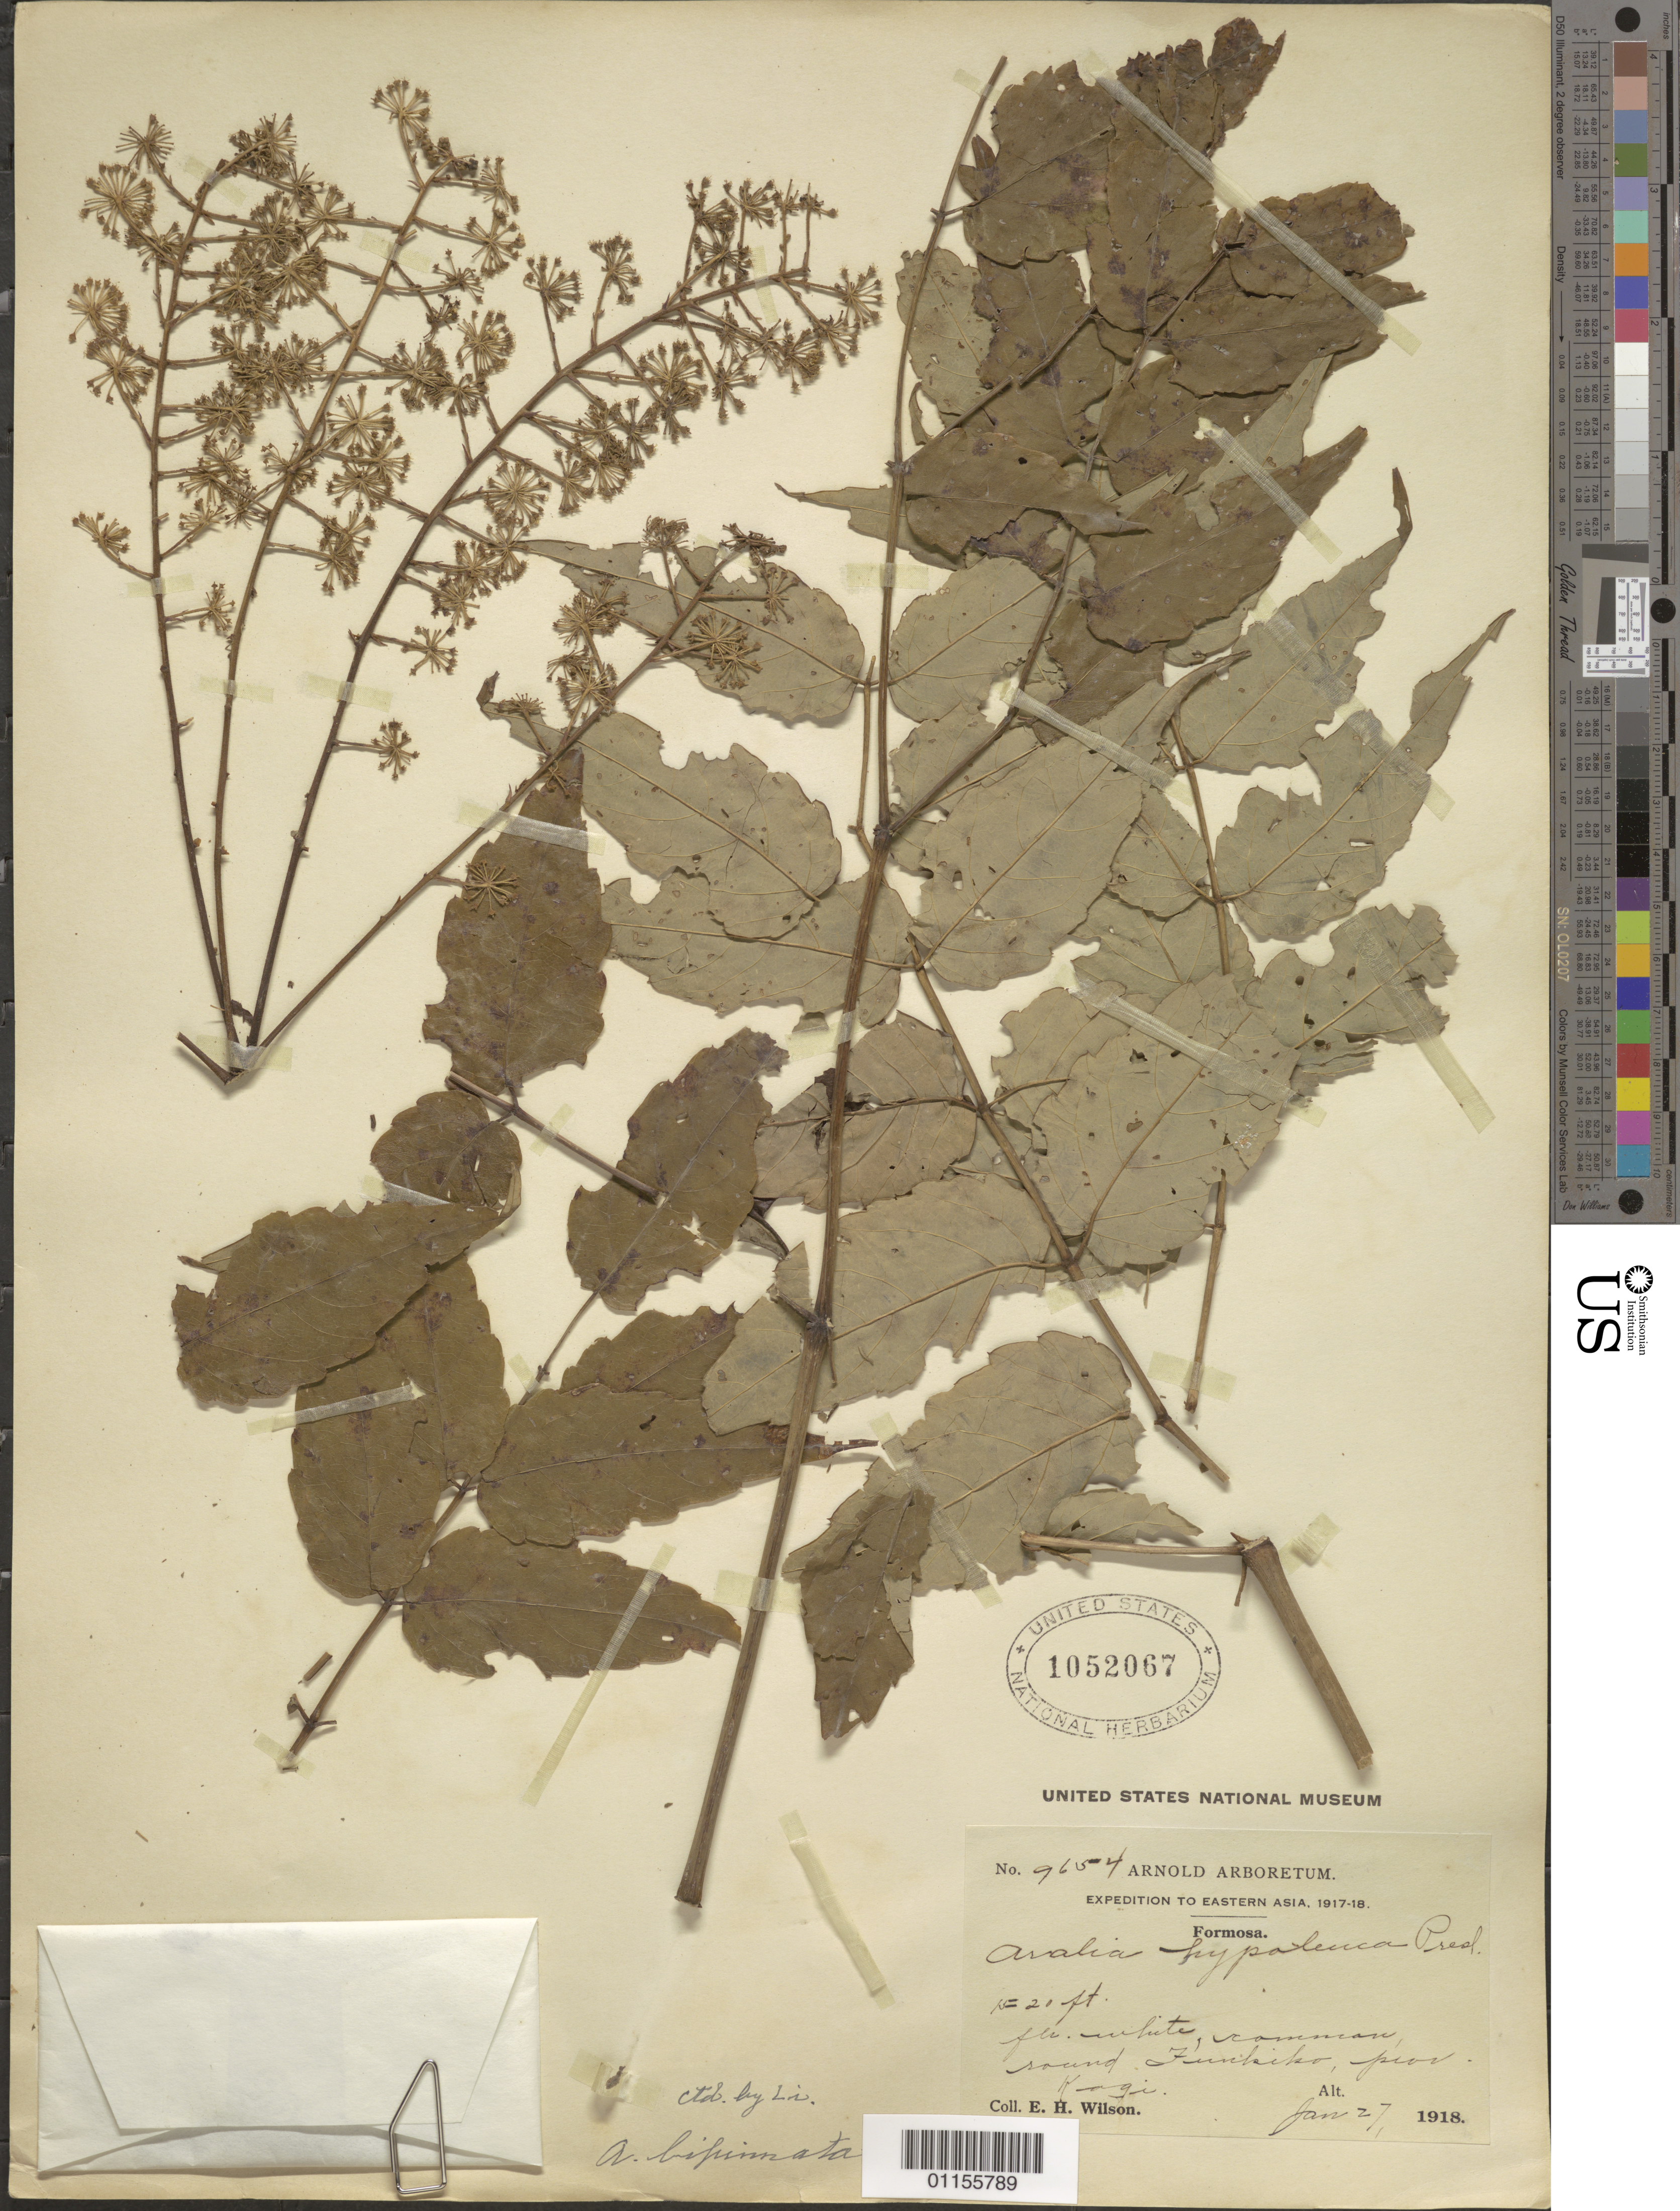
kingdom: Plantae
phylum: Tracheophyta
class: Magnoliopsida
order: Apiales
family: Araliaceae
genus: Aralia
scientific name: Aralia bipinnata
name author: Blanco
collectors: E. H. Wilson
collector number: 9654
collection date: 1918-01-27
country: Taiwan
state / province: Kagi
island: Taiwan [Formosa]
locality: Formosa.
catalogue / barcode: US 1052067